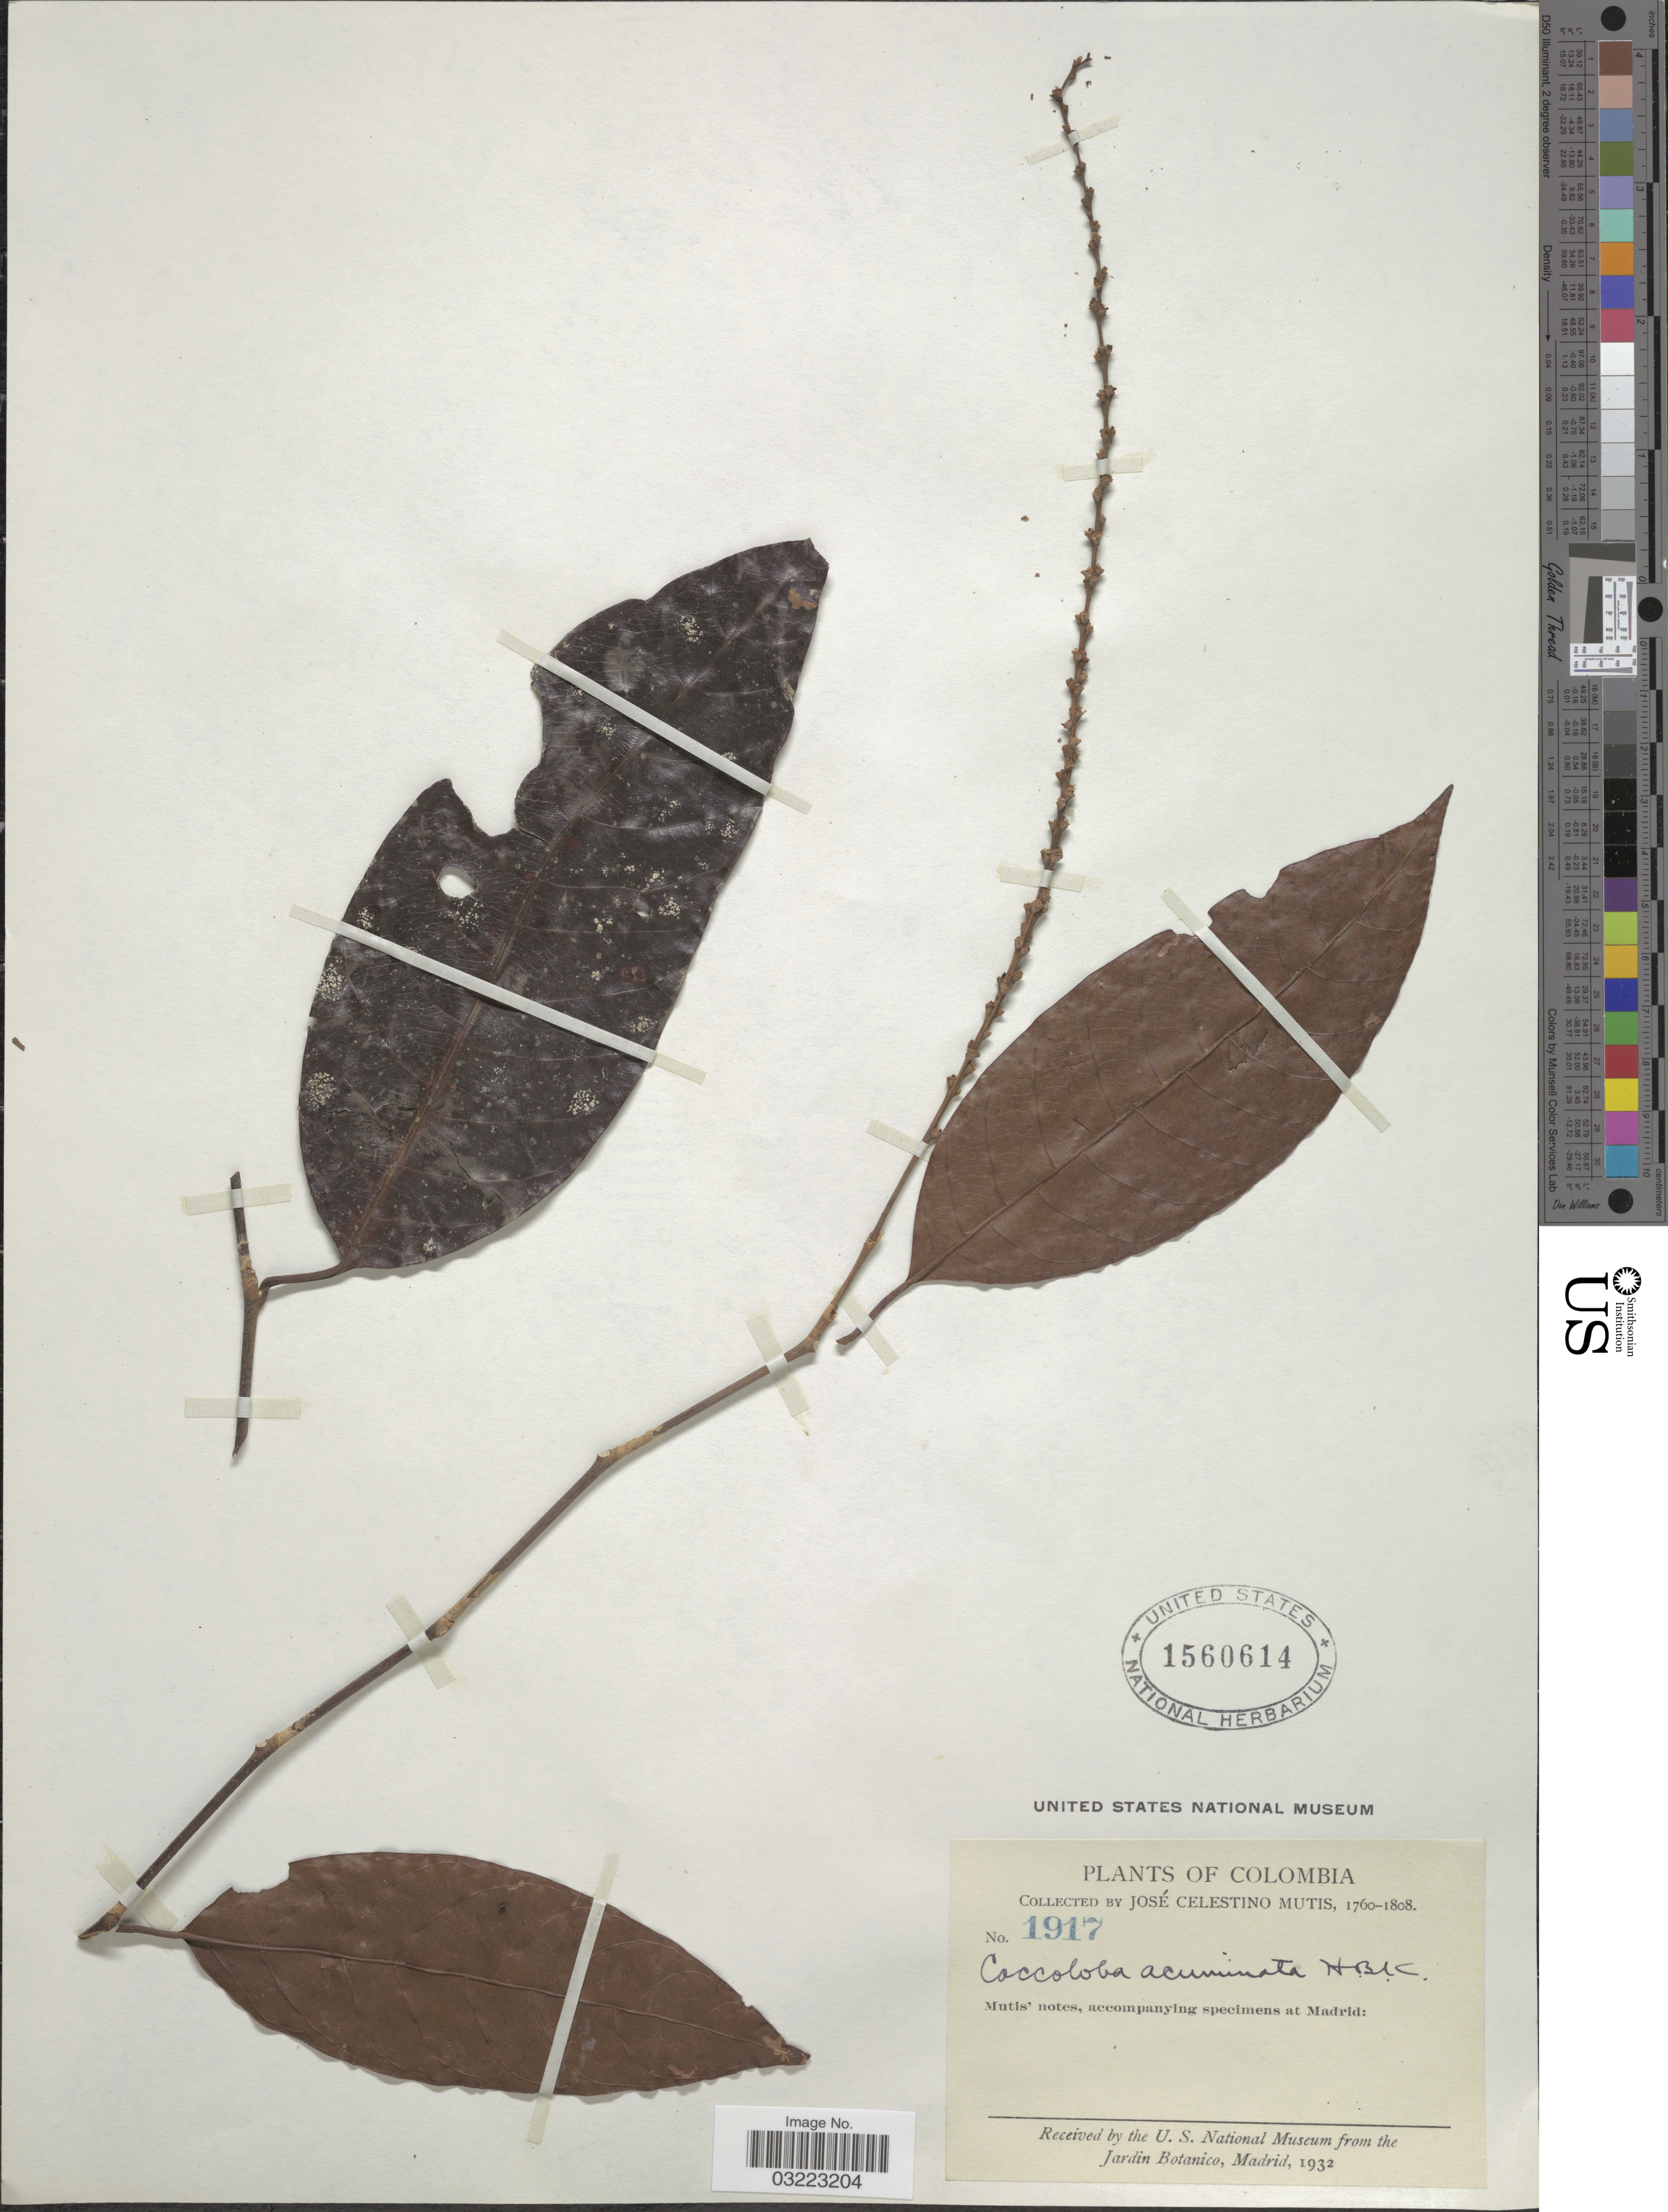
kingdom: Plantae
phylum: Tracheophyta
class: Magnoliopsida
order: Caryophyllales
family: Polygonaceae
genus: Coccoloba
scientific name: Coccoloba acuminata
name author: Kunth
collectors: J. C. B. Mutis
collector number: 1917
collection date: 1760/1808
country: Colombia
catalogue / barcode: US 1560614